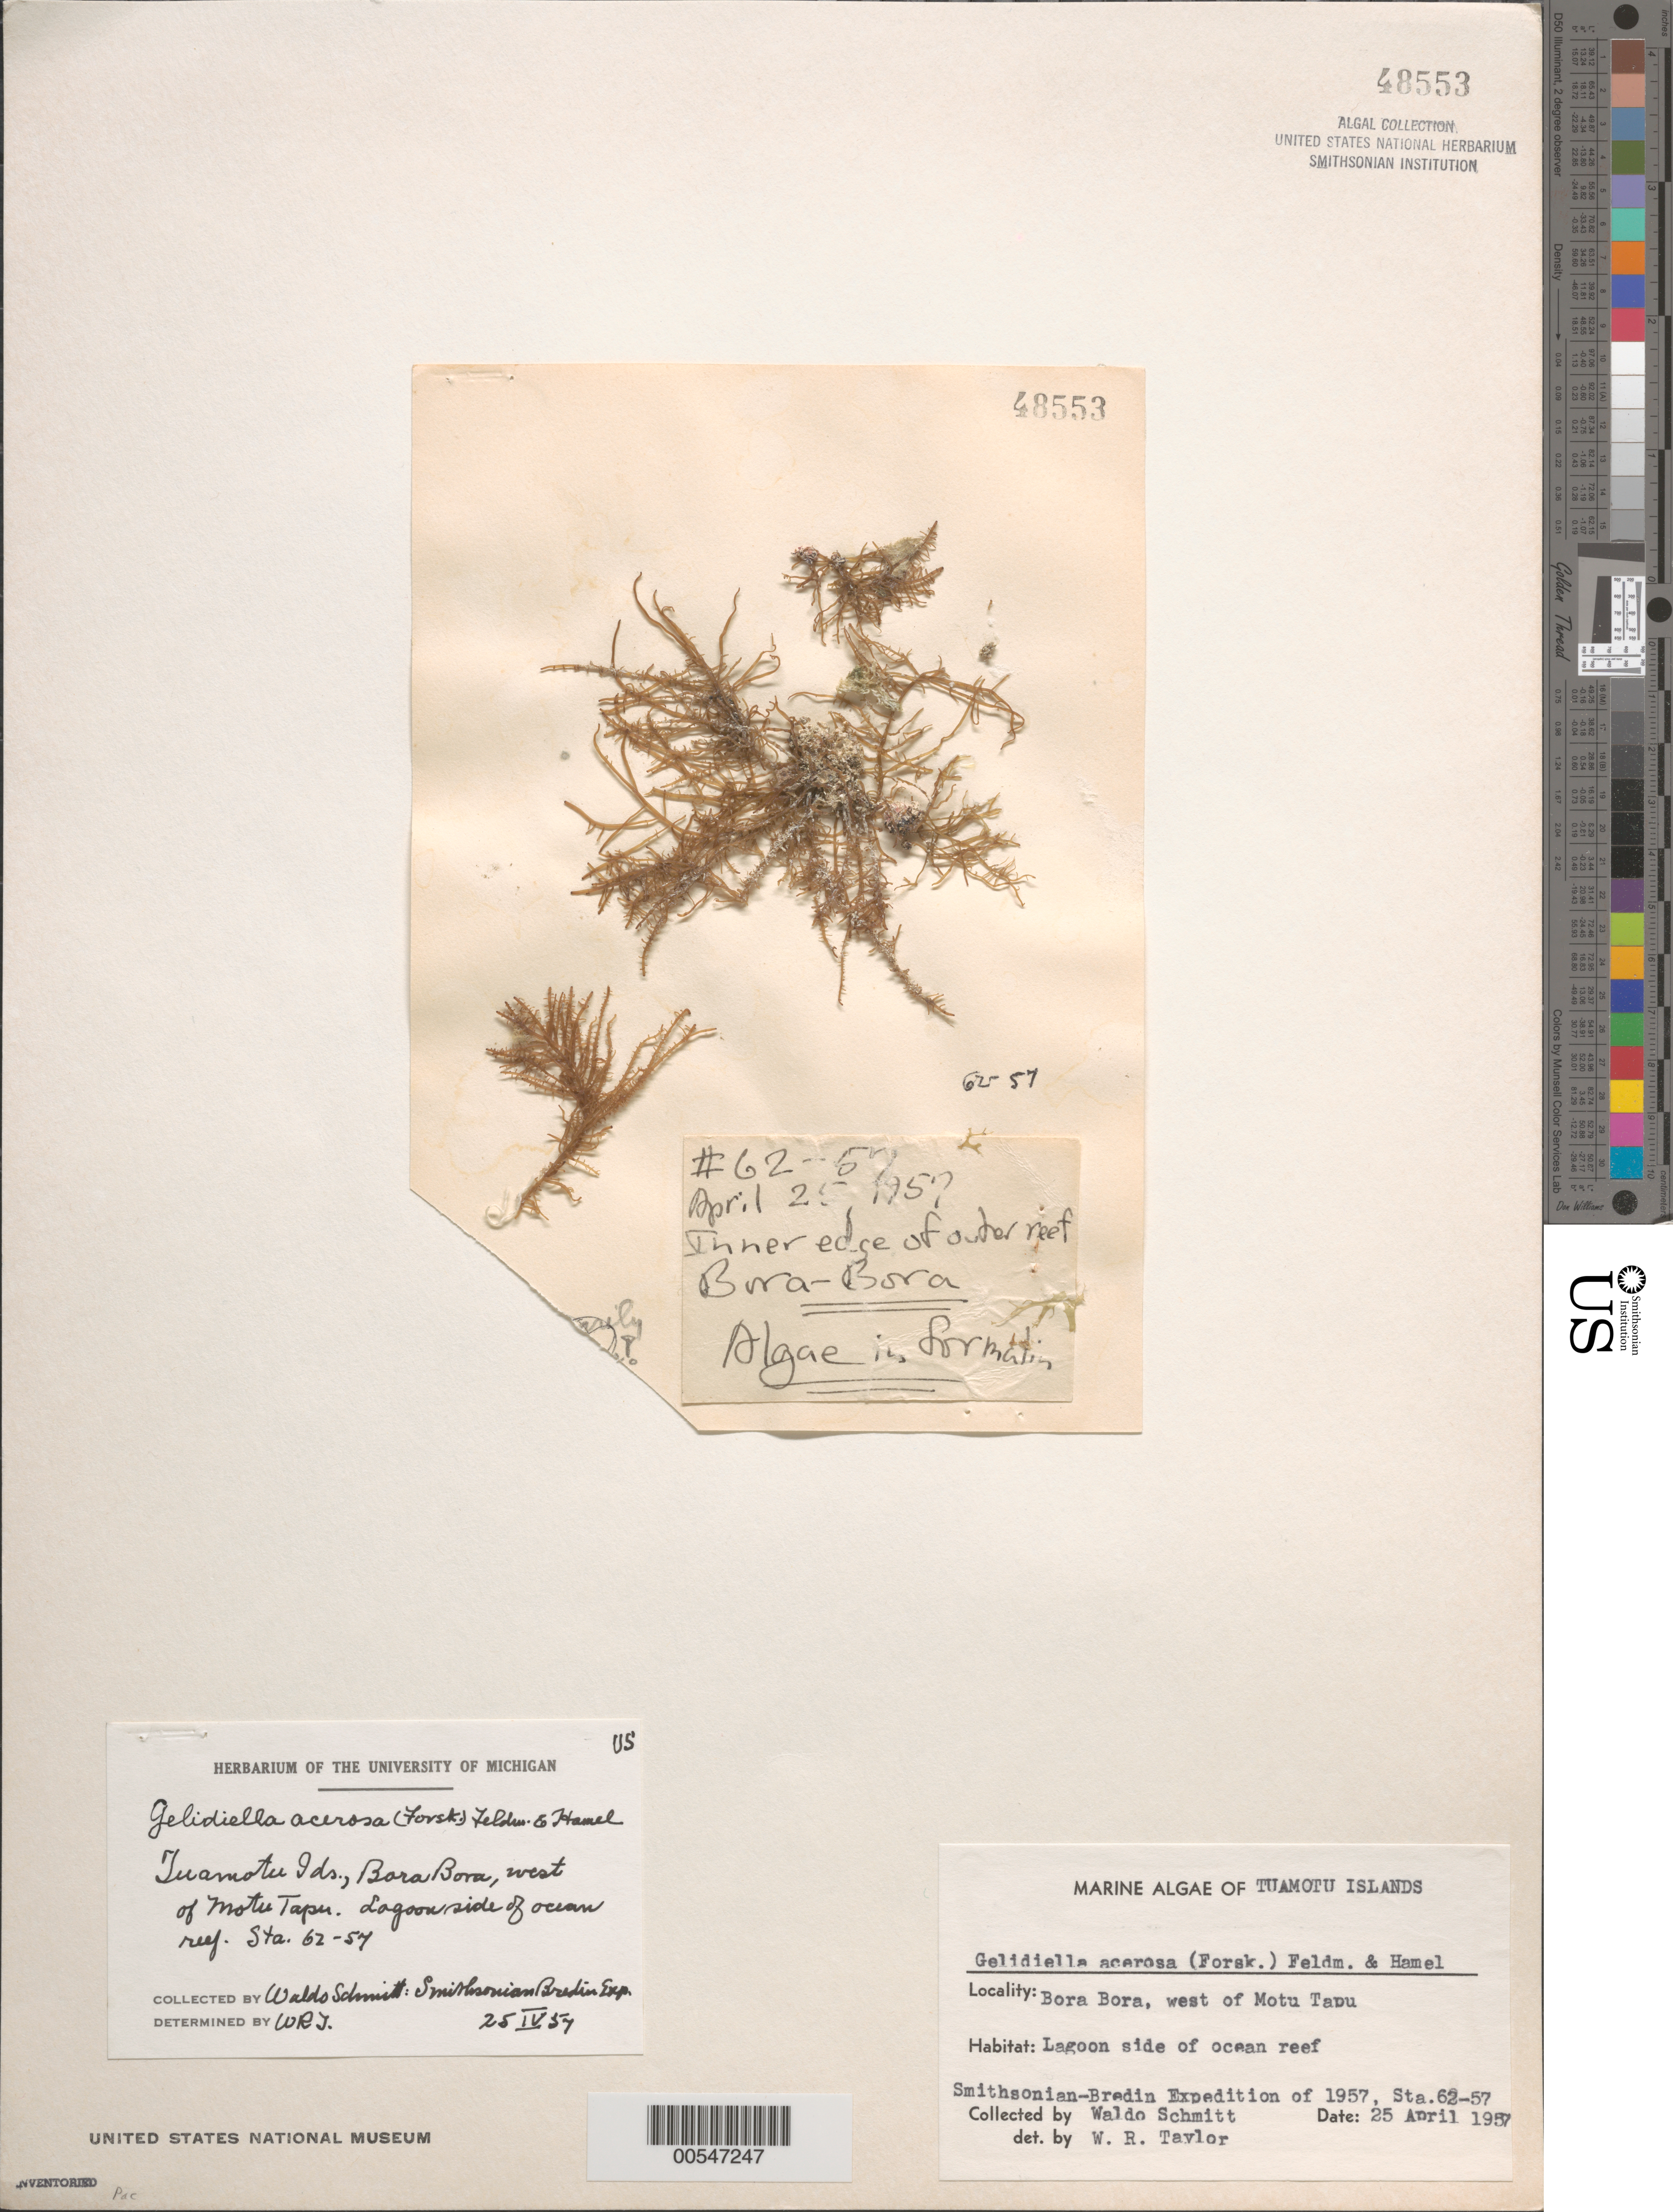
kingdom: Plantae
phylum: Rhodophyta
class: Florideophyceae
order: Gelidiales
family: Gelidiellaceae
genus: Gelidiella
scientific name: Gelidiella acerosa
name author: (Forssk.) Feldmann & G. Hamel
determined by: Taylor, William R.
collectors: W. L. Schmitt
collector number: Station 62-57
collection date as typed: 25 Apr 1957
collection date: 1957-04-25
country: French Polynesia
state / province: Iles Sous-le-Vent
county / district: Bora Bora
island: Bora Bora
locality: West of Motu Tapu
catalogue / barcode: US 48553